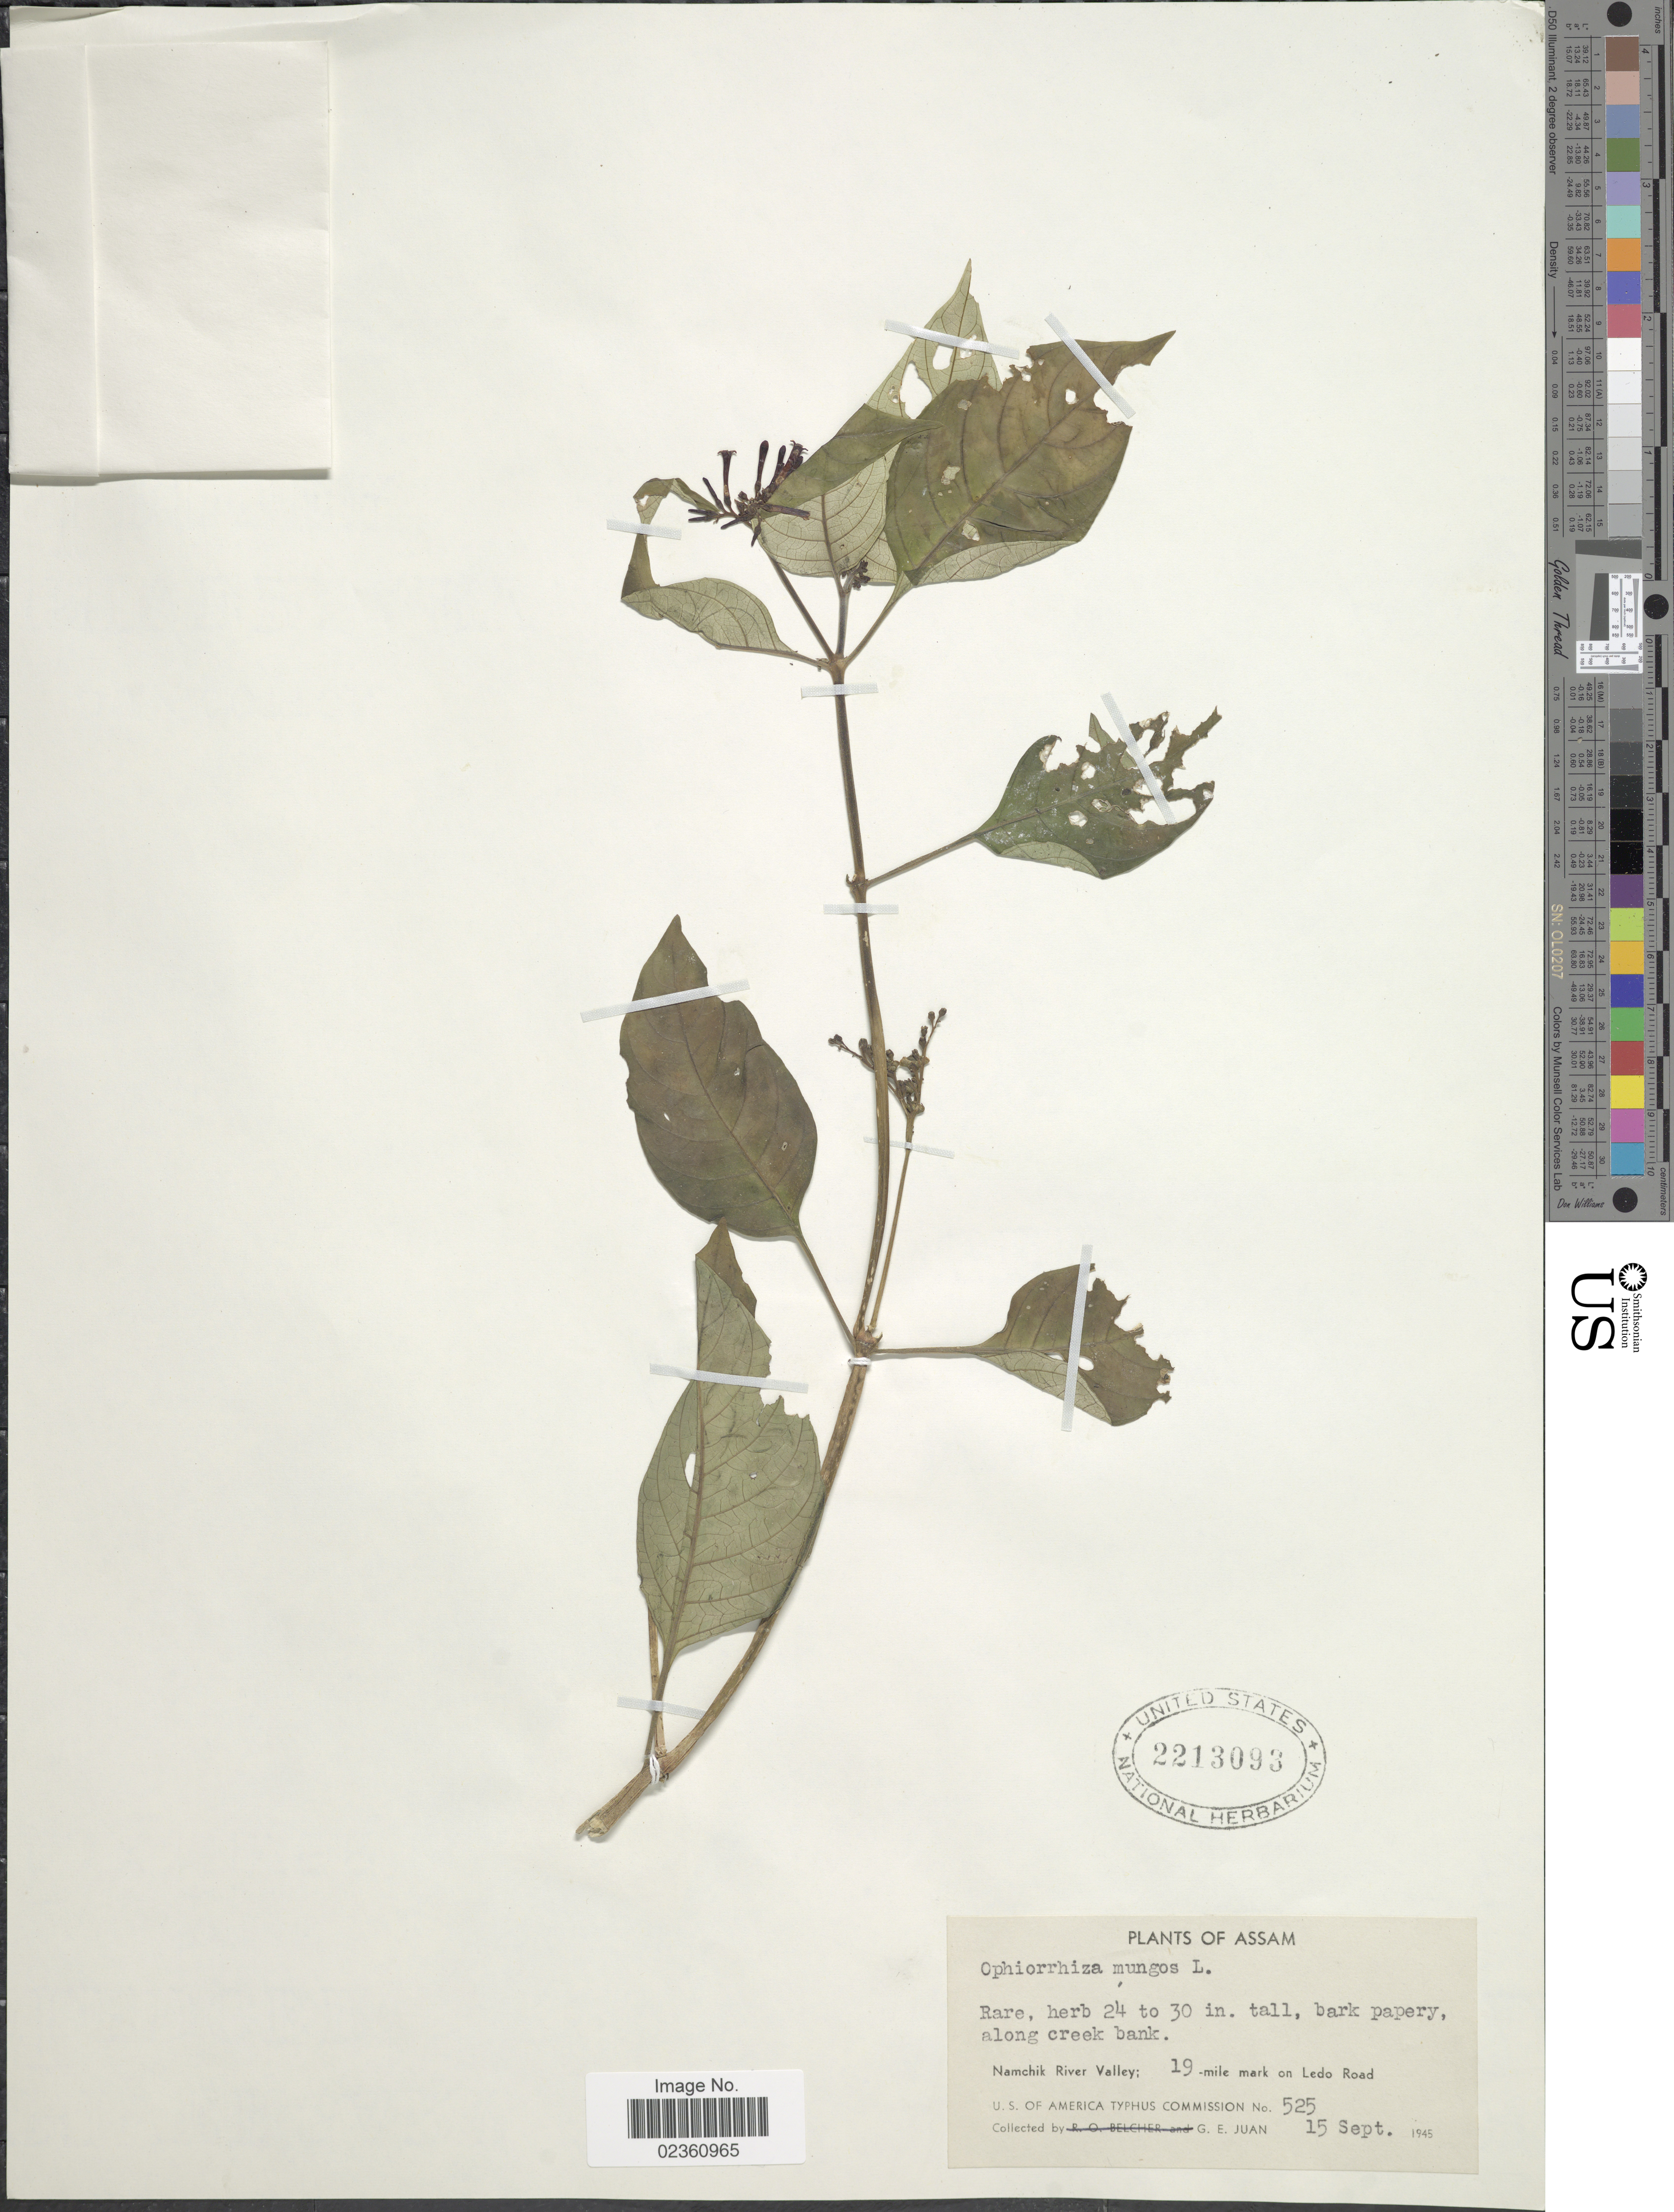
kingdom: Plantae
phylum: Tracheophyta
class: Magnoliopsida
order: Gentianales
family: Rubiaceae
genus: Ophiorrhiza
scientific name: Ophiorrhiza mungos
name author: L.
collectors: G. Juan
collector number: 525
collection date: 1945-09-15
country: India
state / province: Assam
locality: Along creek bank, Namchik River Valley; 19 -mle mark on Ledo Road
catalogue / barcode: US 2213093